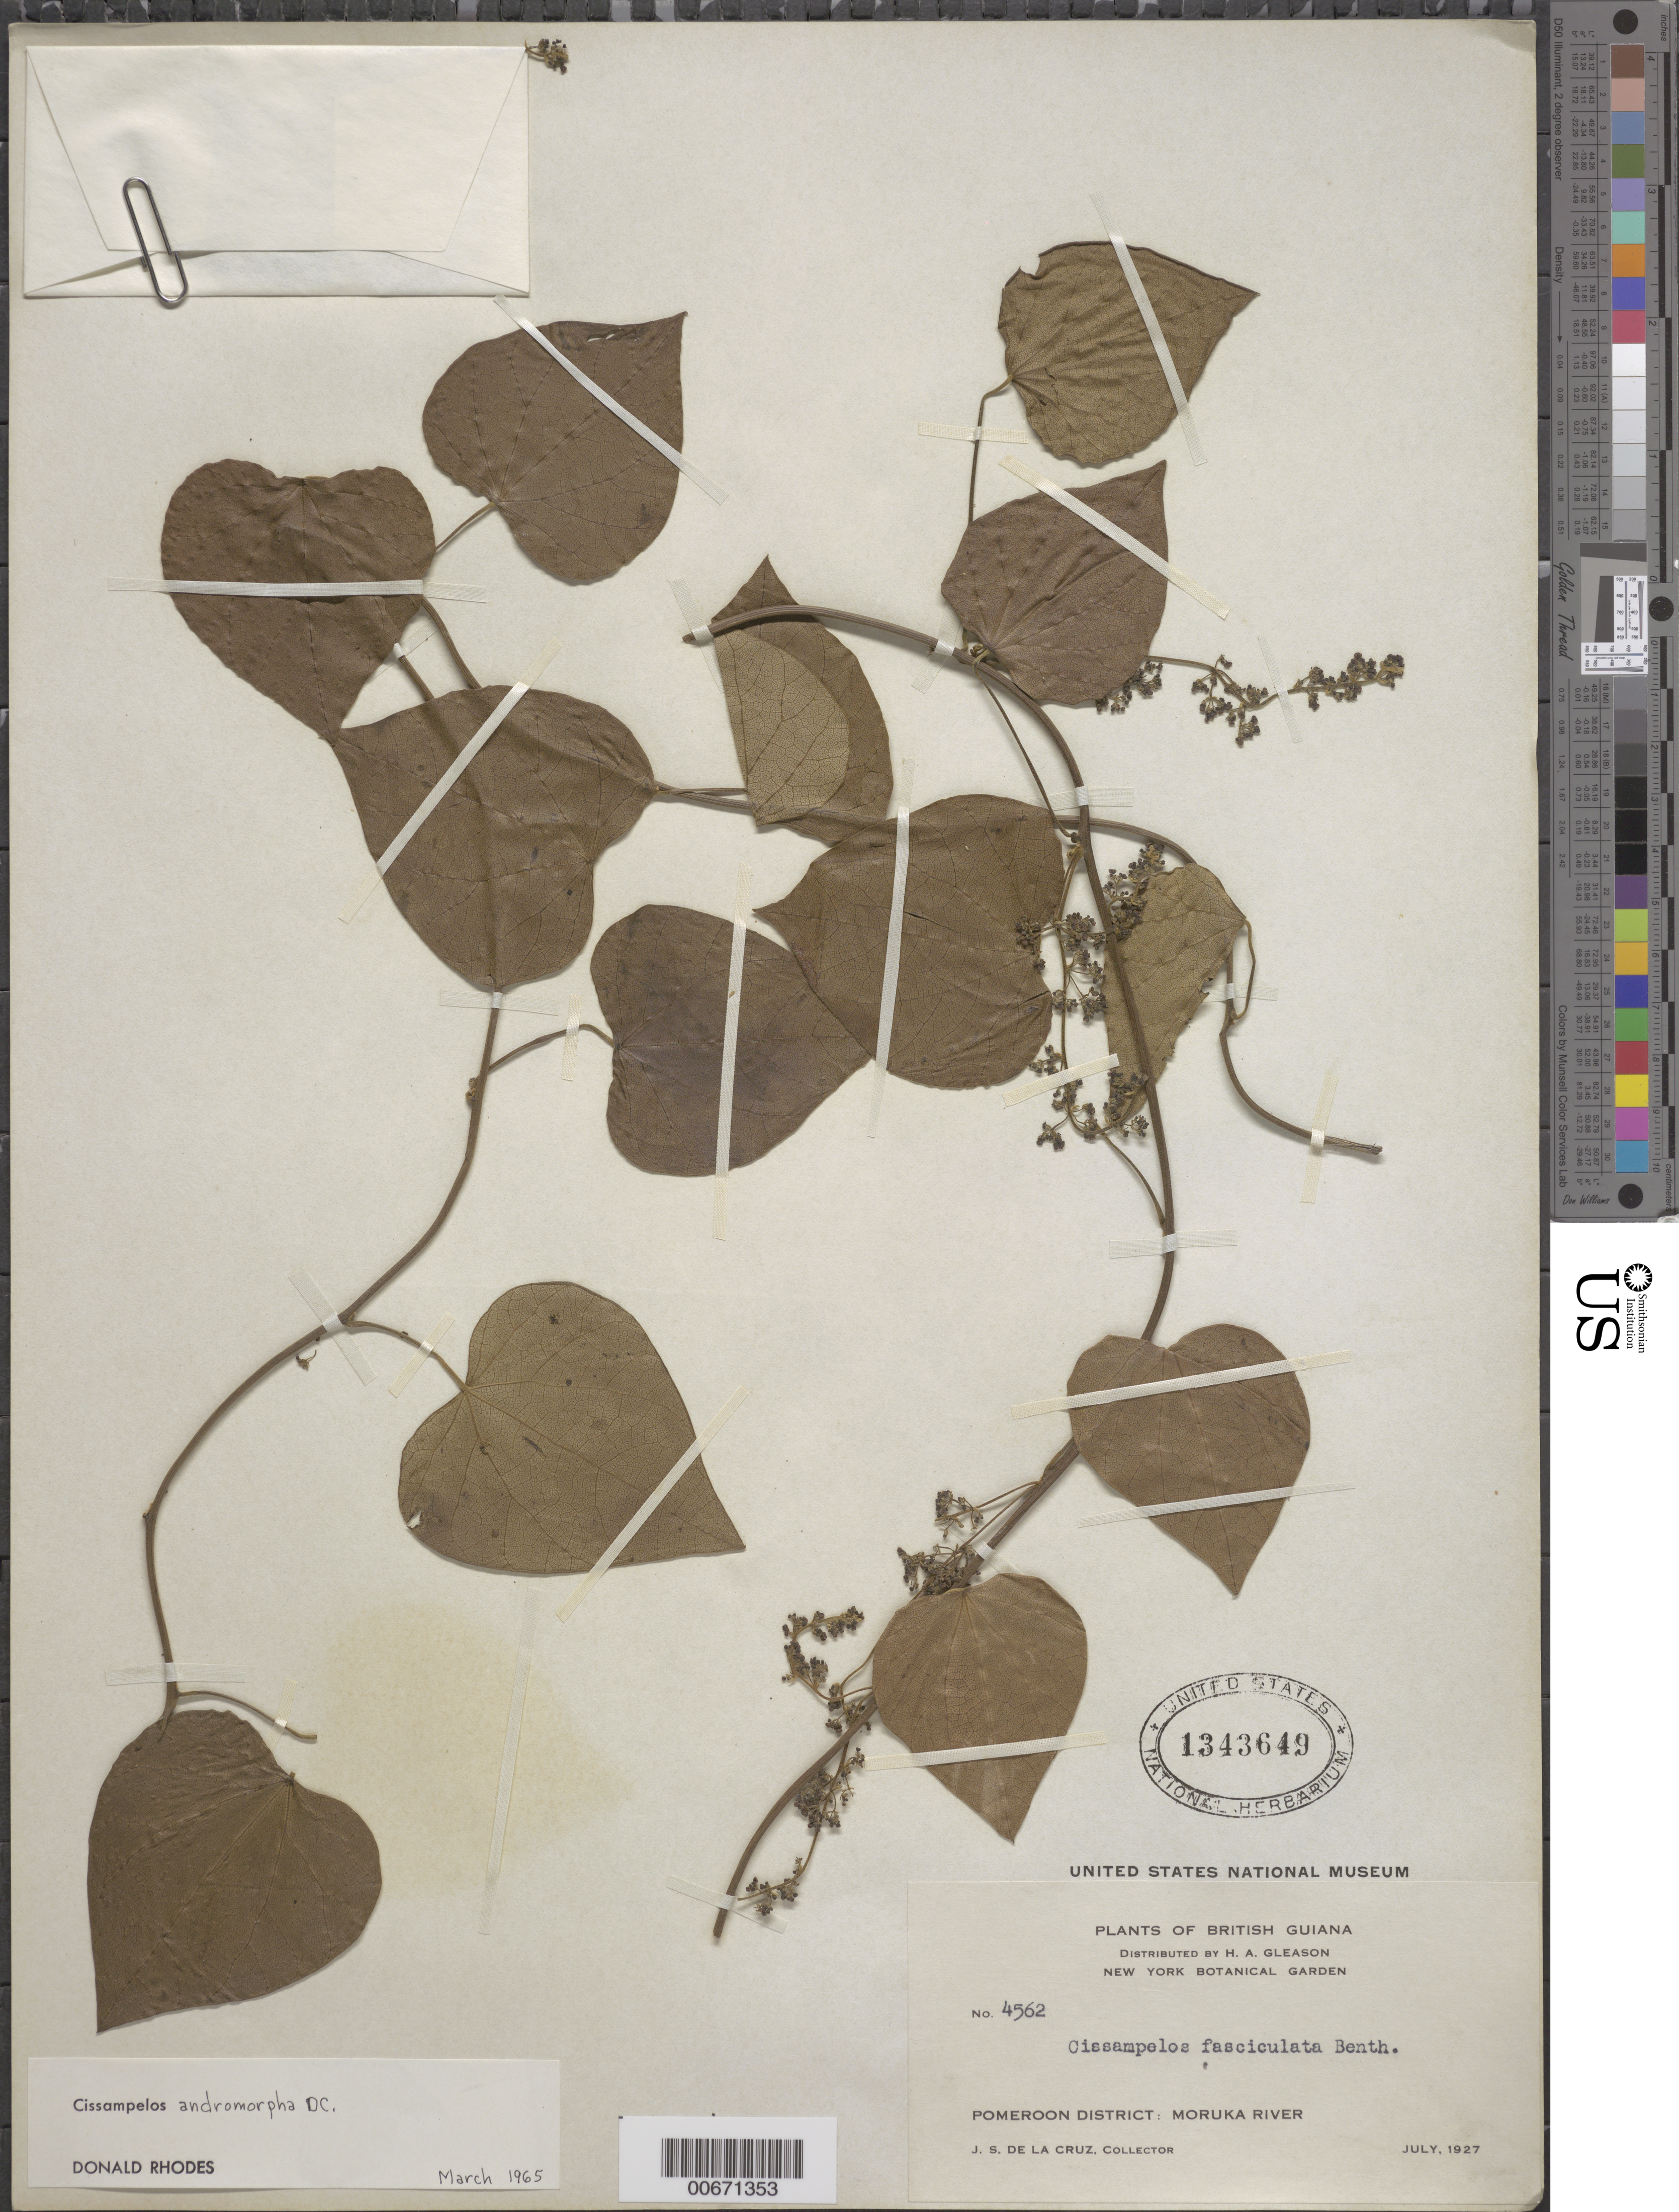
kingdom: Plantae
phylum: Tracheophyta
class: Magnoliopsida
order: Ranunculales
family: Menispermaceae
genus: Cissampelos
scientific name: Cissampelos andromorpha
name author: DC.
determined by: Rhodes, D.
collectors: J. S. de la Cruz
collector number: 4562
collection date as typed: Jul-27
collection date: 1927-07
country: Guyana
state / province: Barima-Waini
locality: Moruka R., Pomeroon Dist.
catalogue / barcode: US 1343649